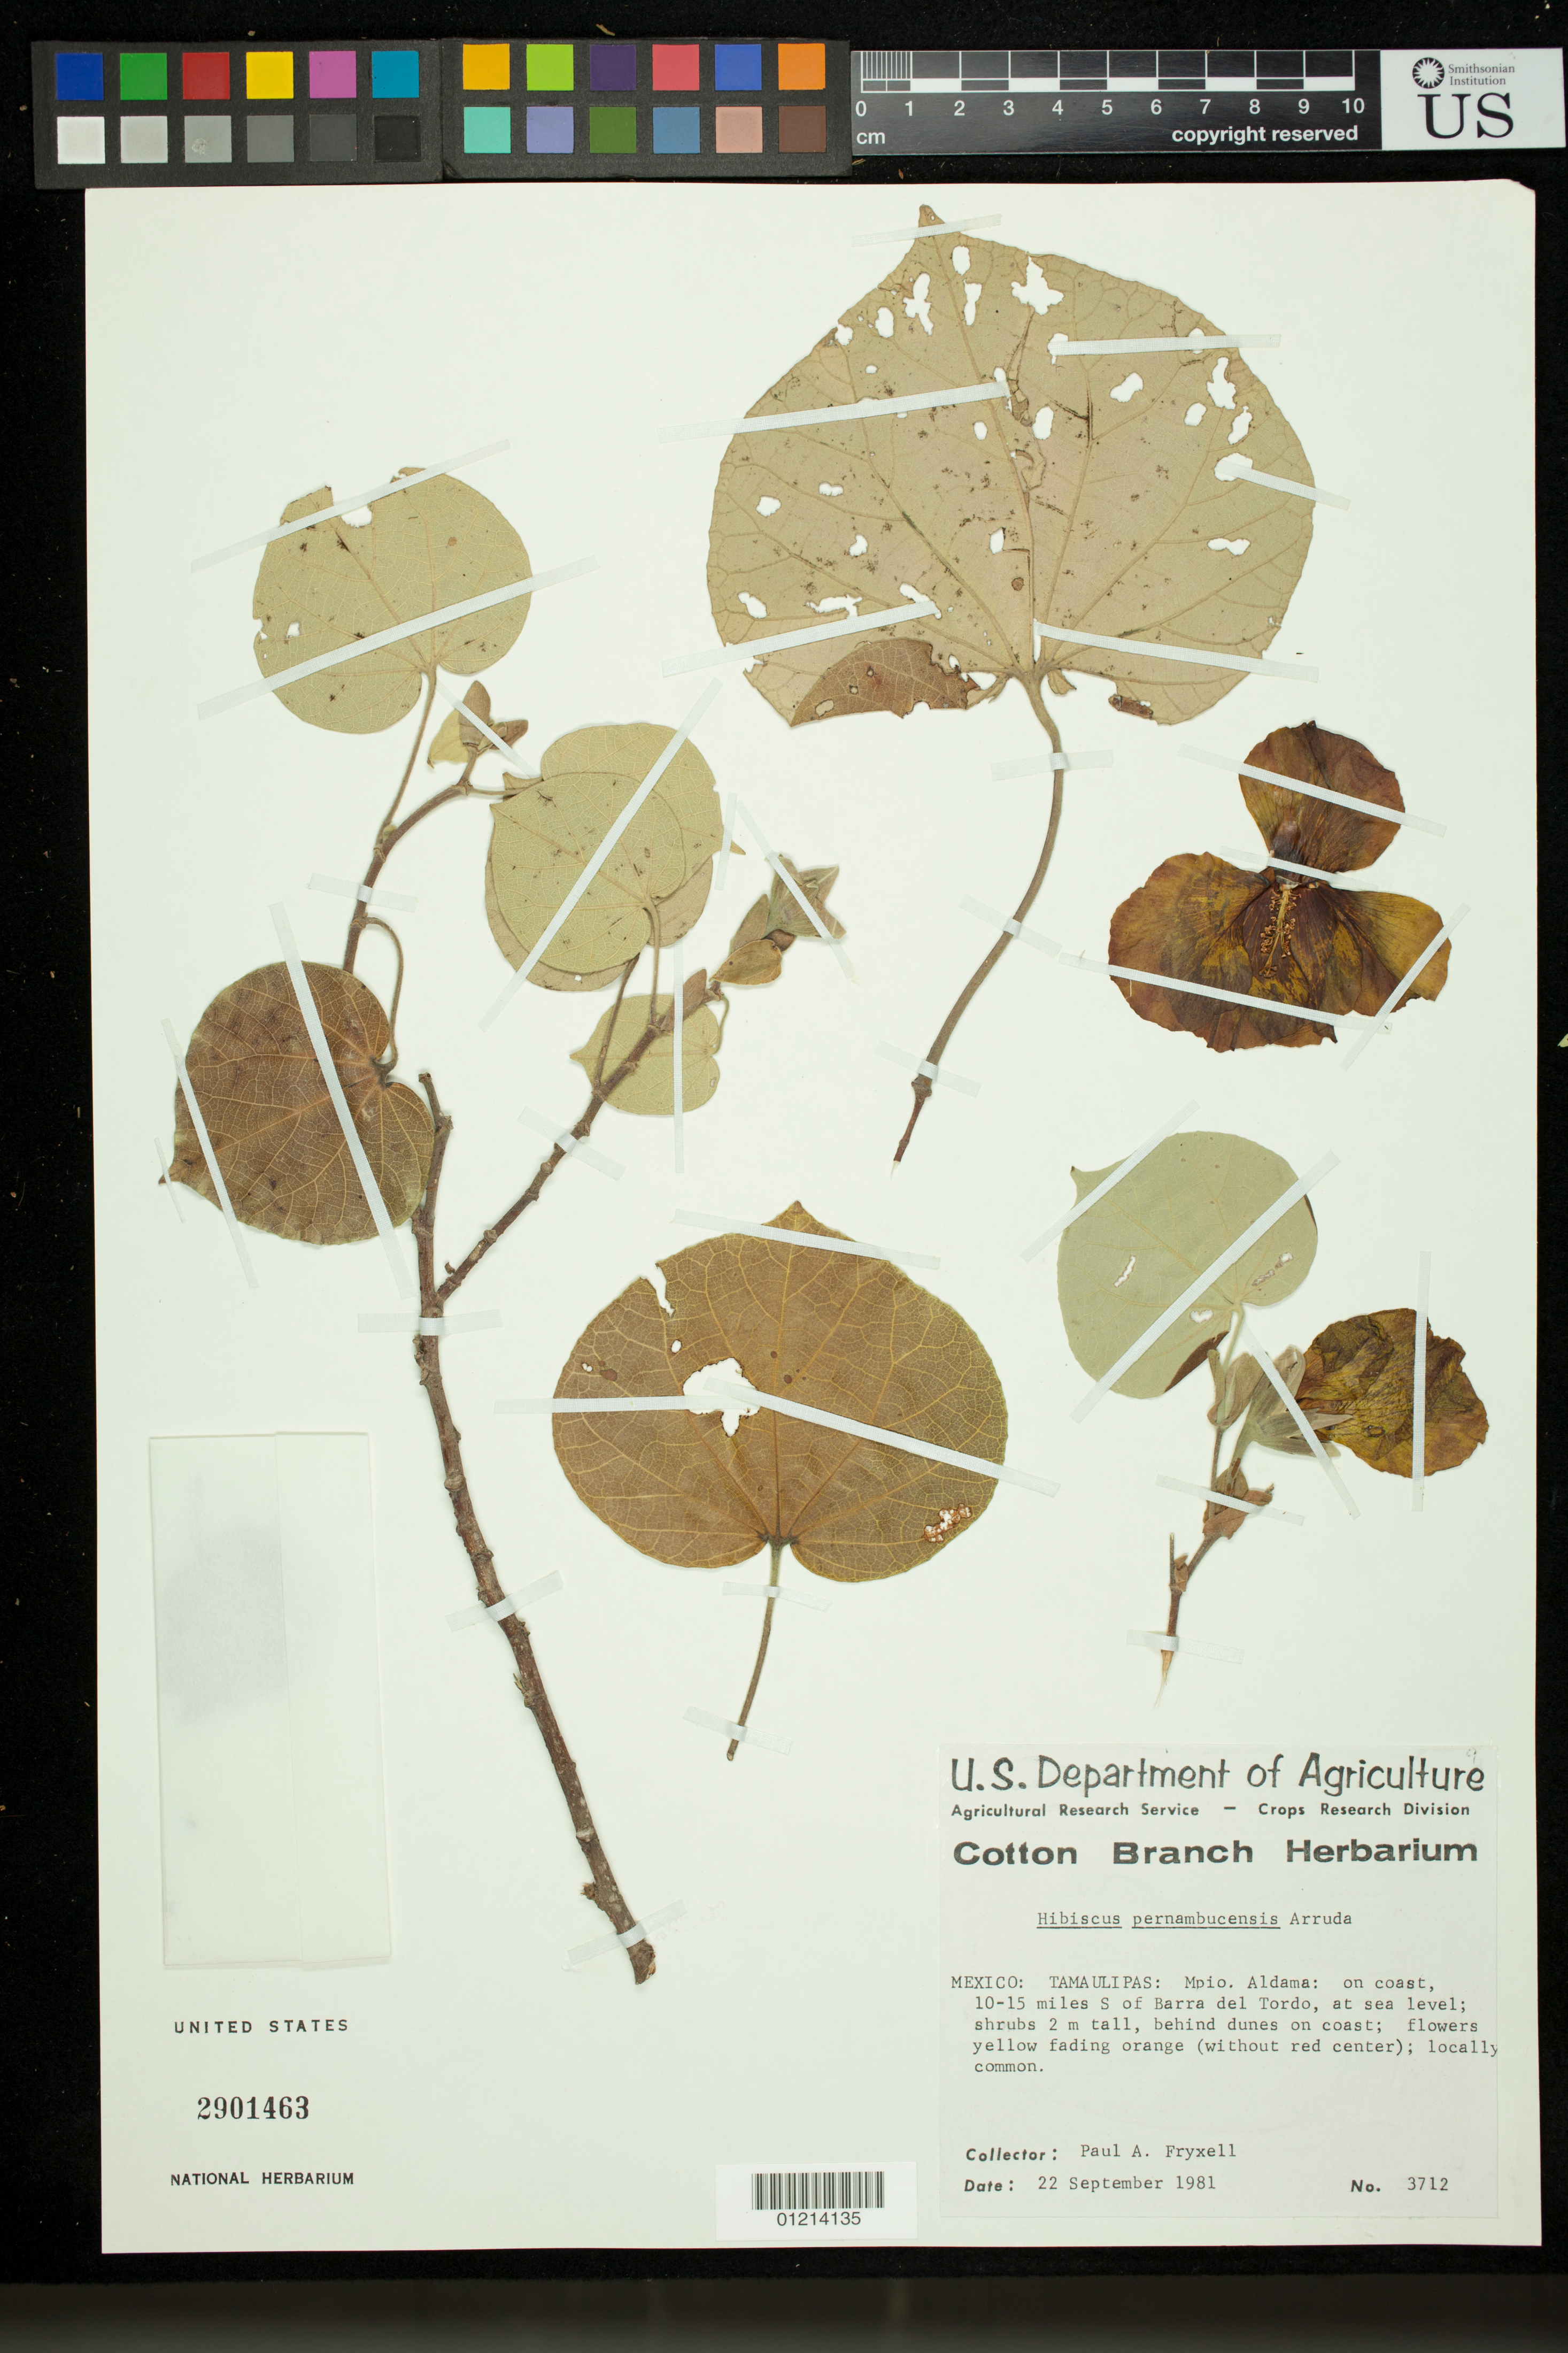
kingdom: Plantae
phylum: Tracheophyta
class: Magnoliopsida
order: Malvales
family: Malvaceae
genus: Talipariti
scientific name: Talipariti tiliaceum var. pernambucense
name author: (Arruda) Fryxell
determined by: Dorr, Laurence J., Curator (BOT), Smithsonian Institution - National Museum of Natural History (UNITED STATES)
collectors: P. A. Fryxell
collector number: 3712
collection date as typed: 22 Sep 1981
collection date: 1981-09-22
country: Mexico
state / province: Tamaulipas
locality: Tamaulipas: Mpio. Aldama: on coast, 10-15 miles S of Barra del Tordo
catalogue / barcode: US 2901463